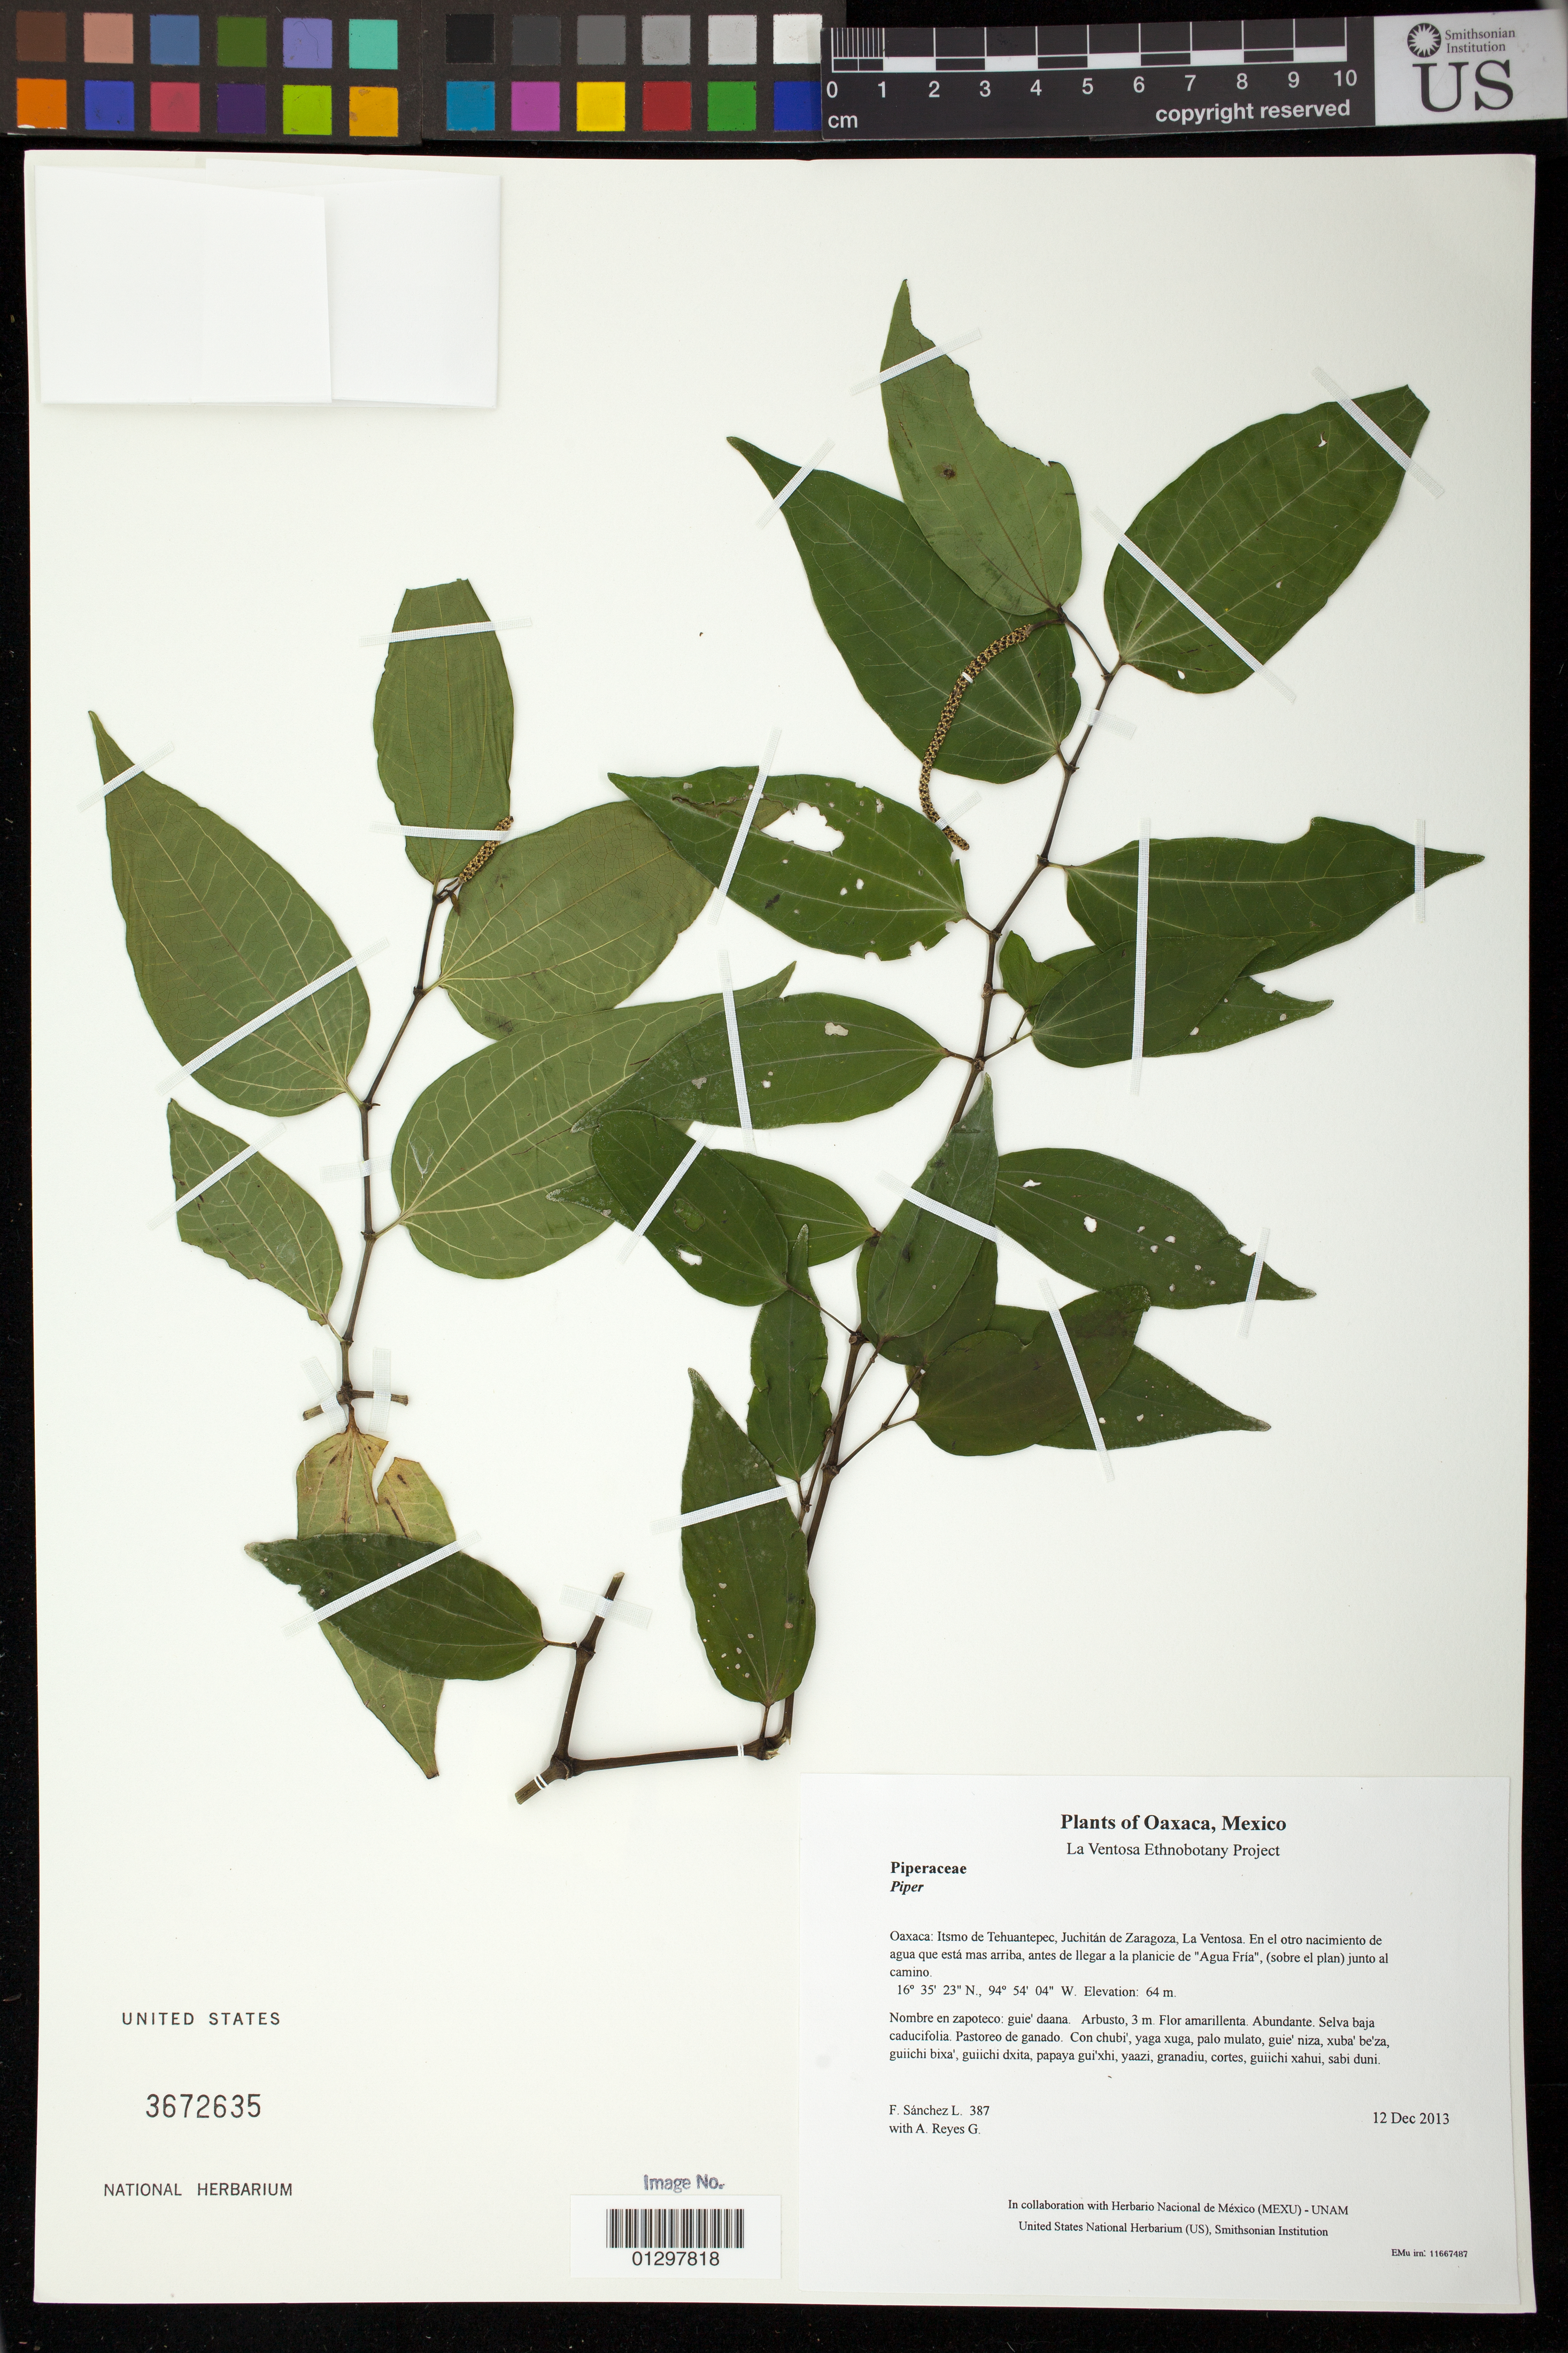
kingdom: Plantae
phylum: Tracheophyta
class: Magnoliopsida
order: Piperales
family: Piperaceae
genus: Piper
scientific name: Piper variifolium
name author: (Miq.) C. DC.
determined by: Callejas, Ricardo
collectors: F. Sánchez L. & A. Reyes G.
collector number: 387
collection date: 2013-12-12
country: Mexico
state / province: Oaxaca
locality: Itsmo de Tehuantepec, Juchitán de Zaragoza, La Ventosa. En el otro nacimiento de agua que está mas arriba, antes de llegar a la planicie de "Agua Fría", (sobre el plan) junto al camino.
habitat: Selva baja caducifolia. Pastoreo de ganado.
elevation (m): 64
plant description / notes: JEBOT, MEXU, SERO, US; Yaga bandaga. 3 m. Guie' naguchi ga. Stale.; cordoncillo, gordoncillo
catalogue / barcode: US 3672635